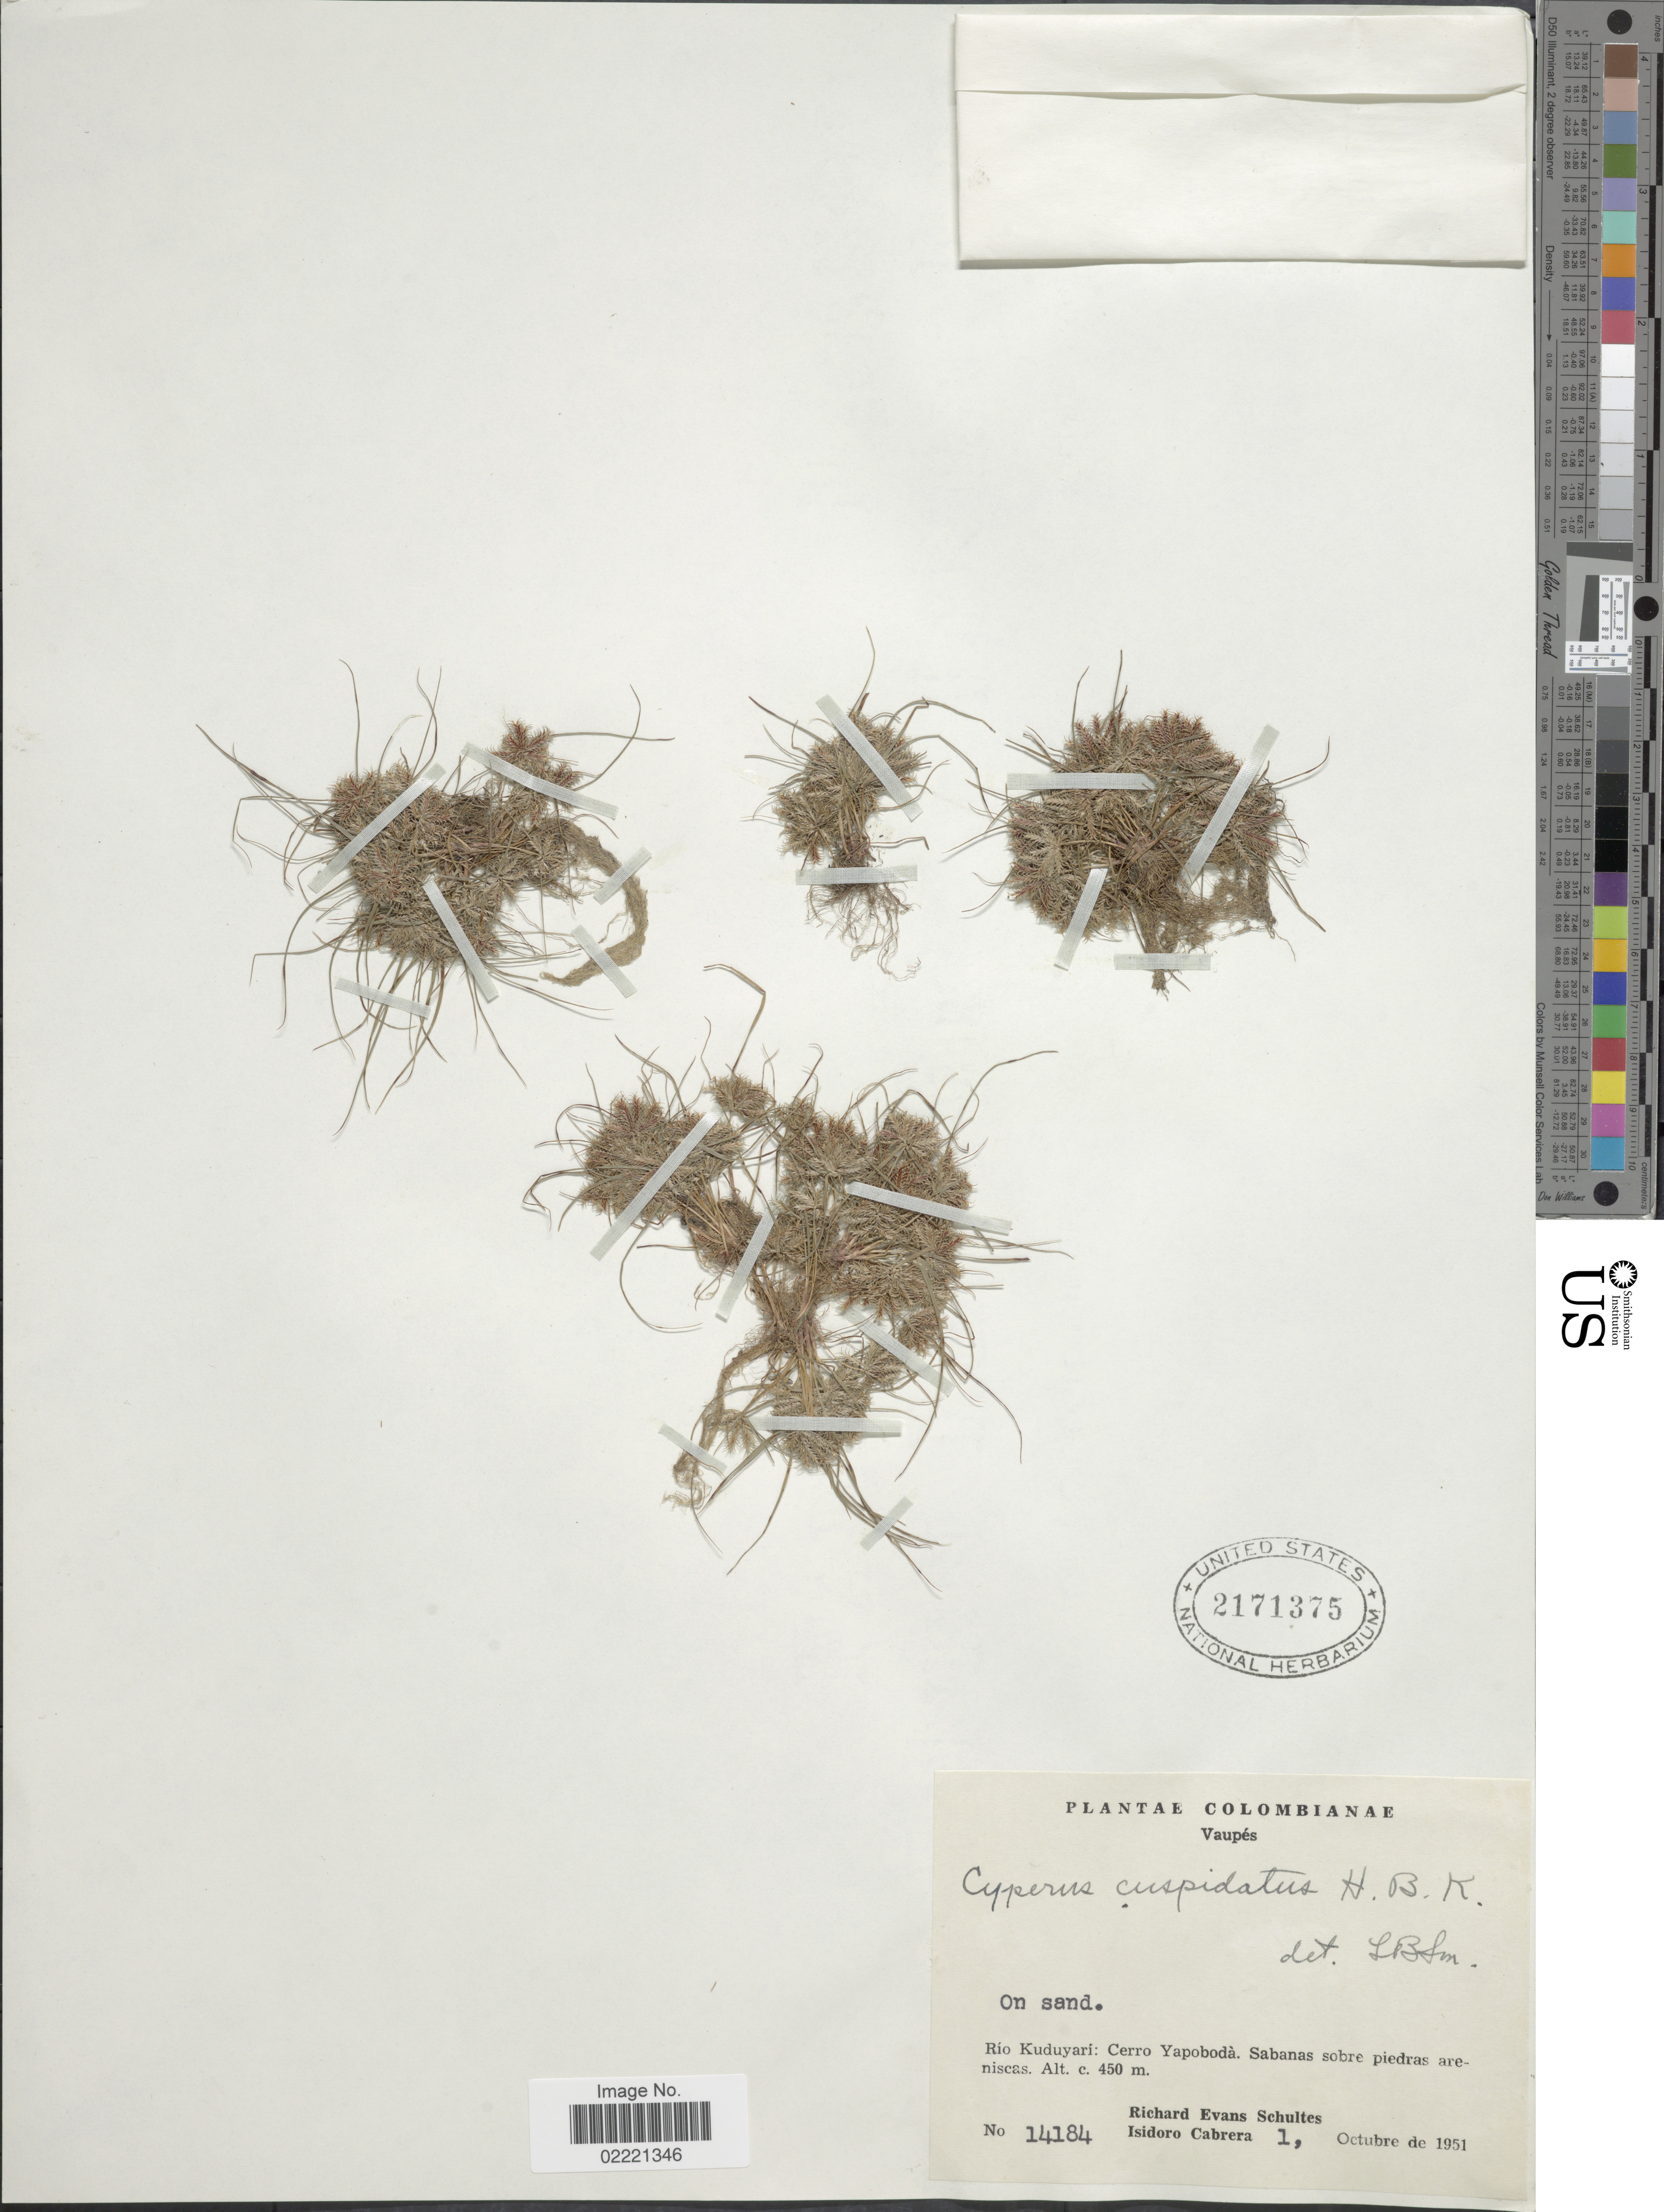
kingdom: Plantae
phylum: Tracheophyta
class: Liliopsida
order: Poales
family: Cyperaceae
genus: Cyperus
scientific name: Cyperus cuspidatus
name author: Kunth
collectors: R. E. Schultes & I. Cabrera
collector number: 14184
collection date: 1951-10-01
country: Colombia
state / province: Vaupés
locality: Rio Kuduyari: Cerro Yapoboda, sabanas sobre piedras areniscas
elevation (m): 450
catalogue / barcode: US 2171375